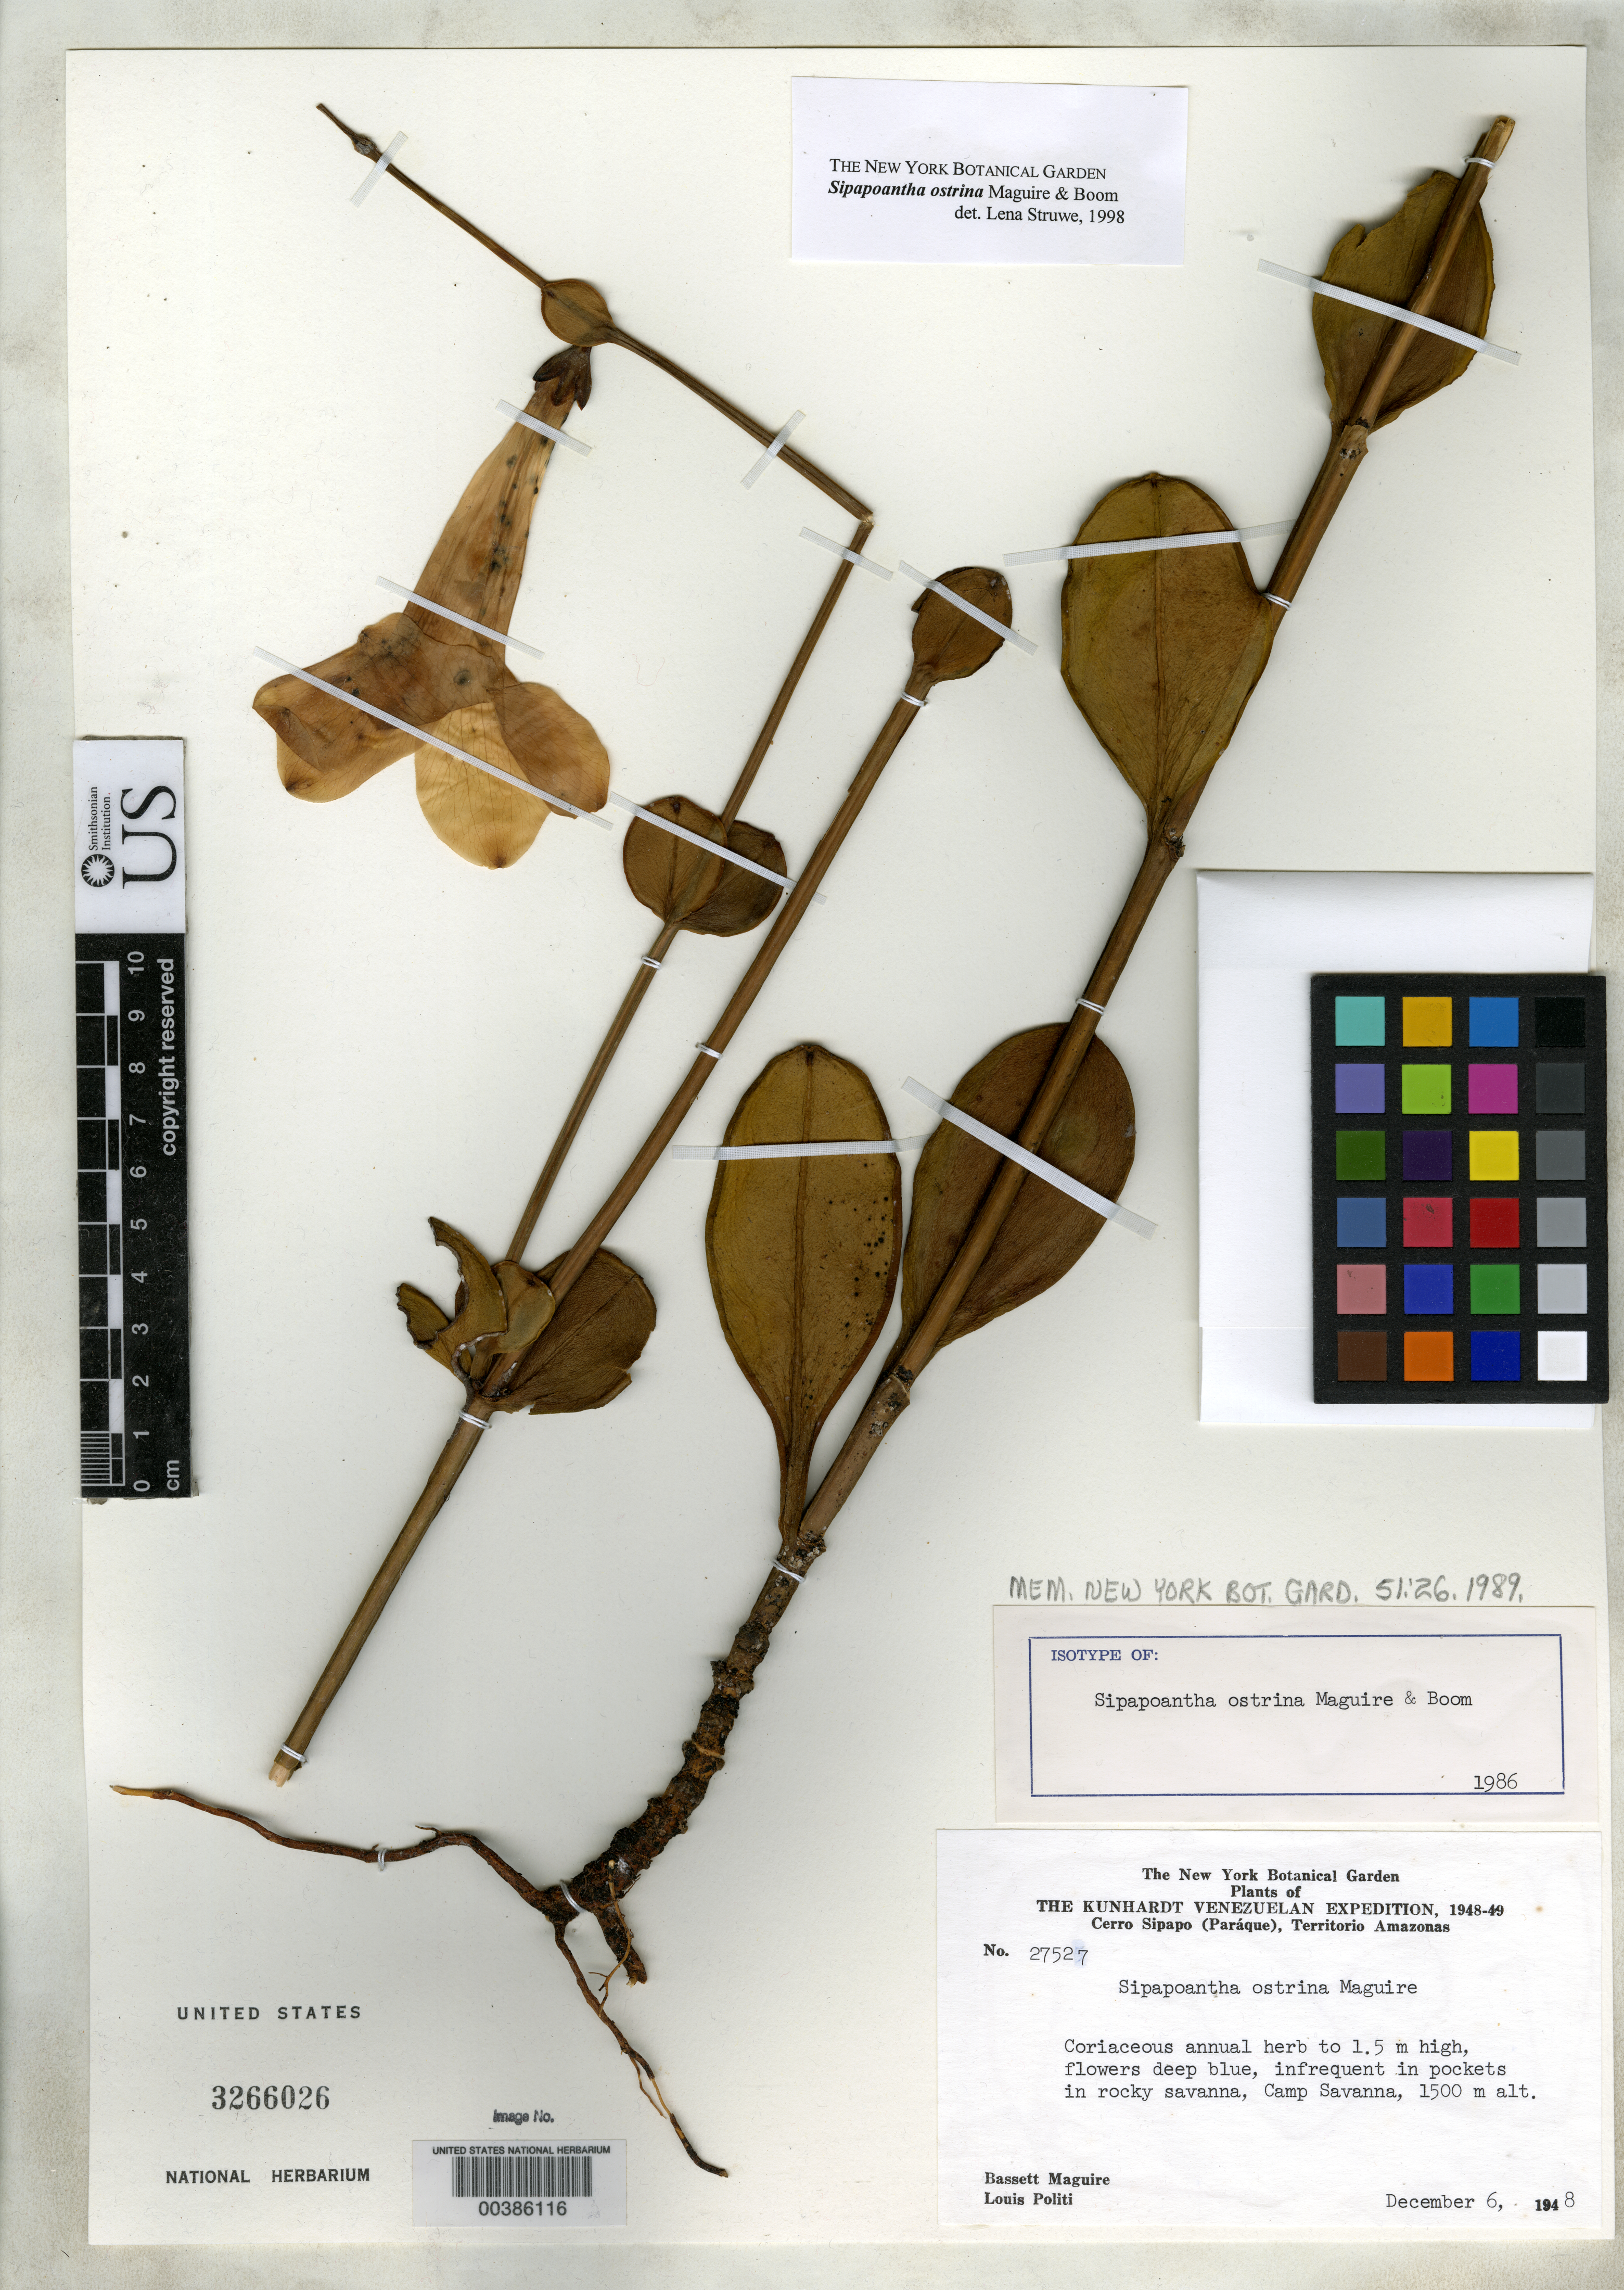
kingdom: Plantae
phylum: Tracheophyta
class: Magnoliopsida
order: Gentianales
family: Gentianaceae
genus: Sipapoantha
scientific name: Sipapoantha ostrina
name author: Maguire & B.M. Boom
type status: Isotype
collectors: B. Maguire & L. Politi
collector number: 27527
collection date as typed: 06 Dec 1948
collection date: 1948-12-06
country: Venezuela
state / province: Amazonas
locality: Cerrosipapo paraque, Camp Savanna.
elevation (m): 1500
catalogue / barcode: US 3266026